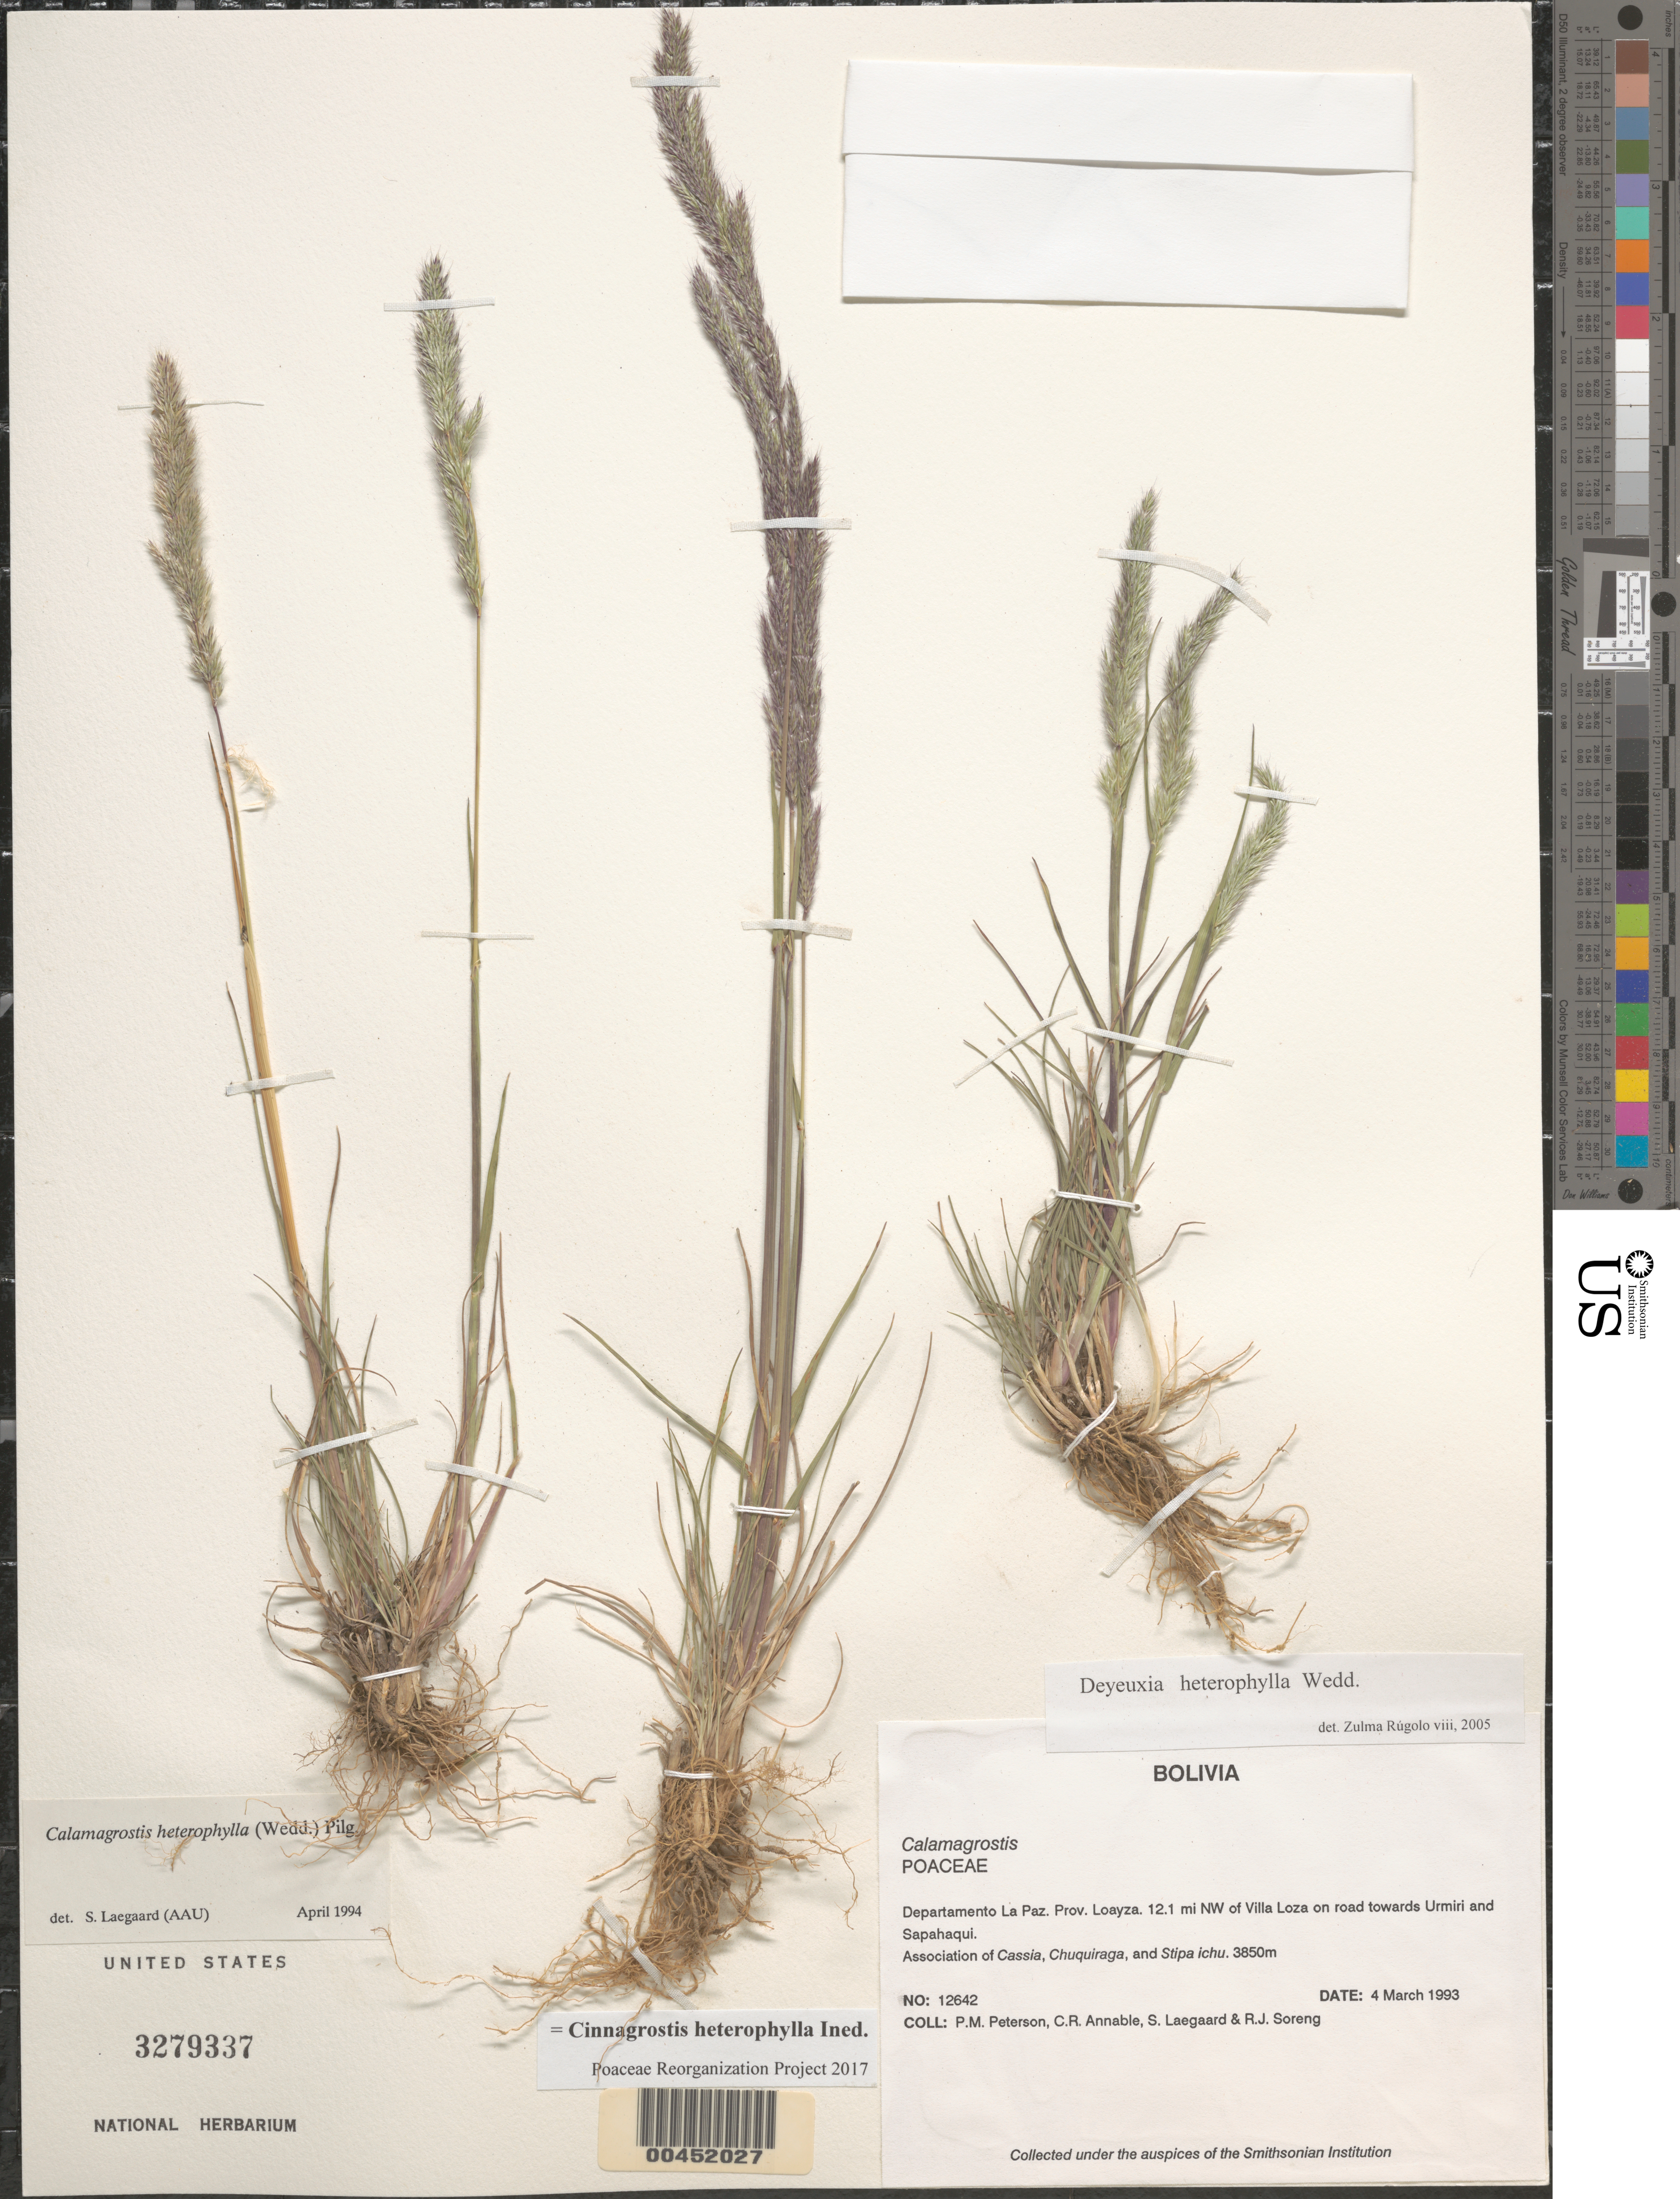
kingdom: Plantae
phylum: Tracheophyta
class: Liliopsida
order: Poales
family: Poaceae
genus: Cinnagrostis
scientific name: Cinnagrostis heterophylla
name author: (Wedd.) P.M. Peterson et al.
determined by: Poaceae Reorganization Project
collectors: P. M. Peterson, C. R. Annable, S. Lægaard & R. J. Soreng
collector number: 12642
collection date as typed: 04 Mar 1993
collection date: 1993-03-04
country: Bolivia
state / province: La Paz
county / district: Loayza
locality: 12.1 mi NW of Villa Loza on road towards Urmiri and Sapahaqui.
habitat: Association of Cassia, Chuquiraga, and Stipa ichu.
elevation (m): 3850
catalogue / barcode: US 3279337